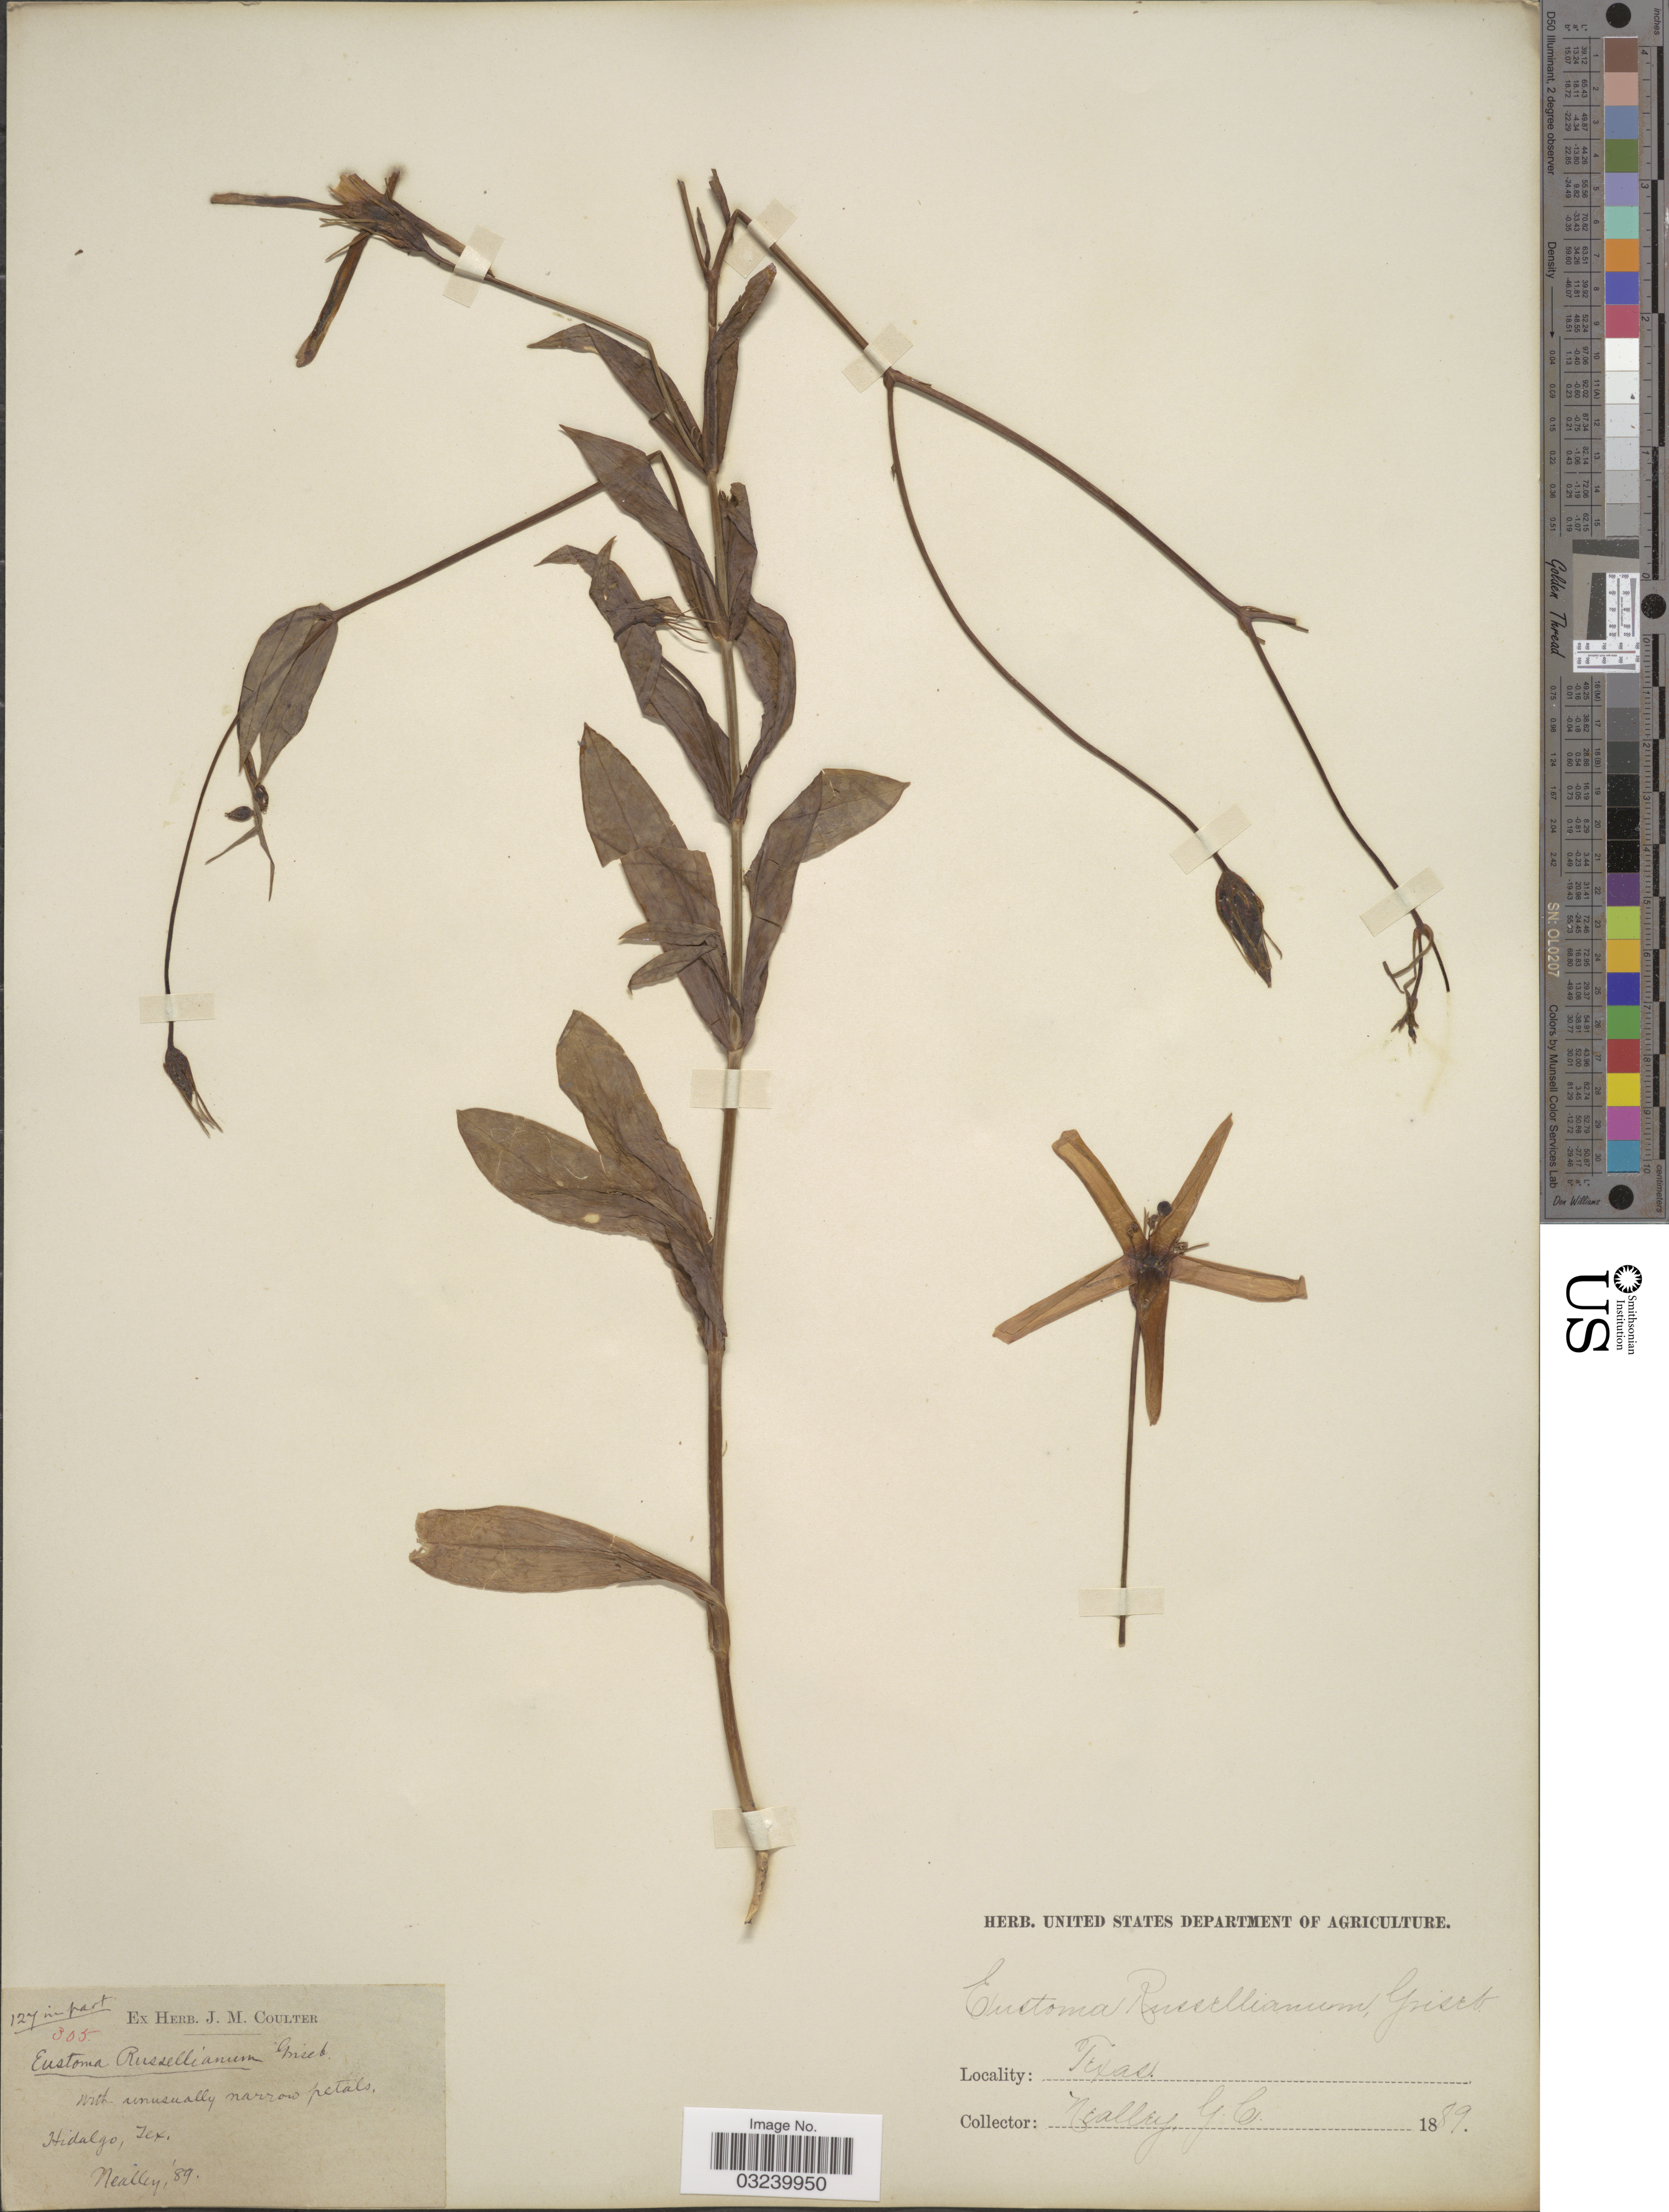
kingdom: Plantae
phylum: Tracheophyta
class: Magnoliopsida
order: Gentianales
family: Gentianaceae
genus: Eustoma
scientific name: Eustoma exaltatum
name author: (L.) Salisb. ex Don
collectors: G. C. Nealley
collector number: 305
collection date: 1889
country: United States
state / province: Texas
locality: Hidalgo, Tex.